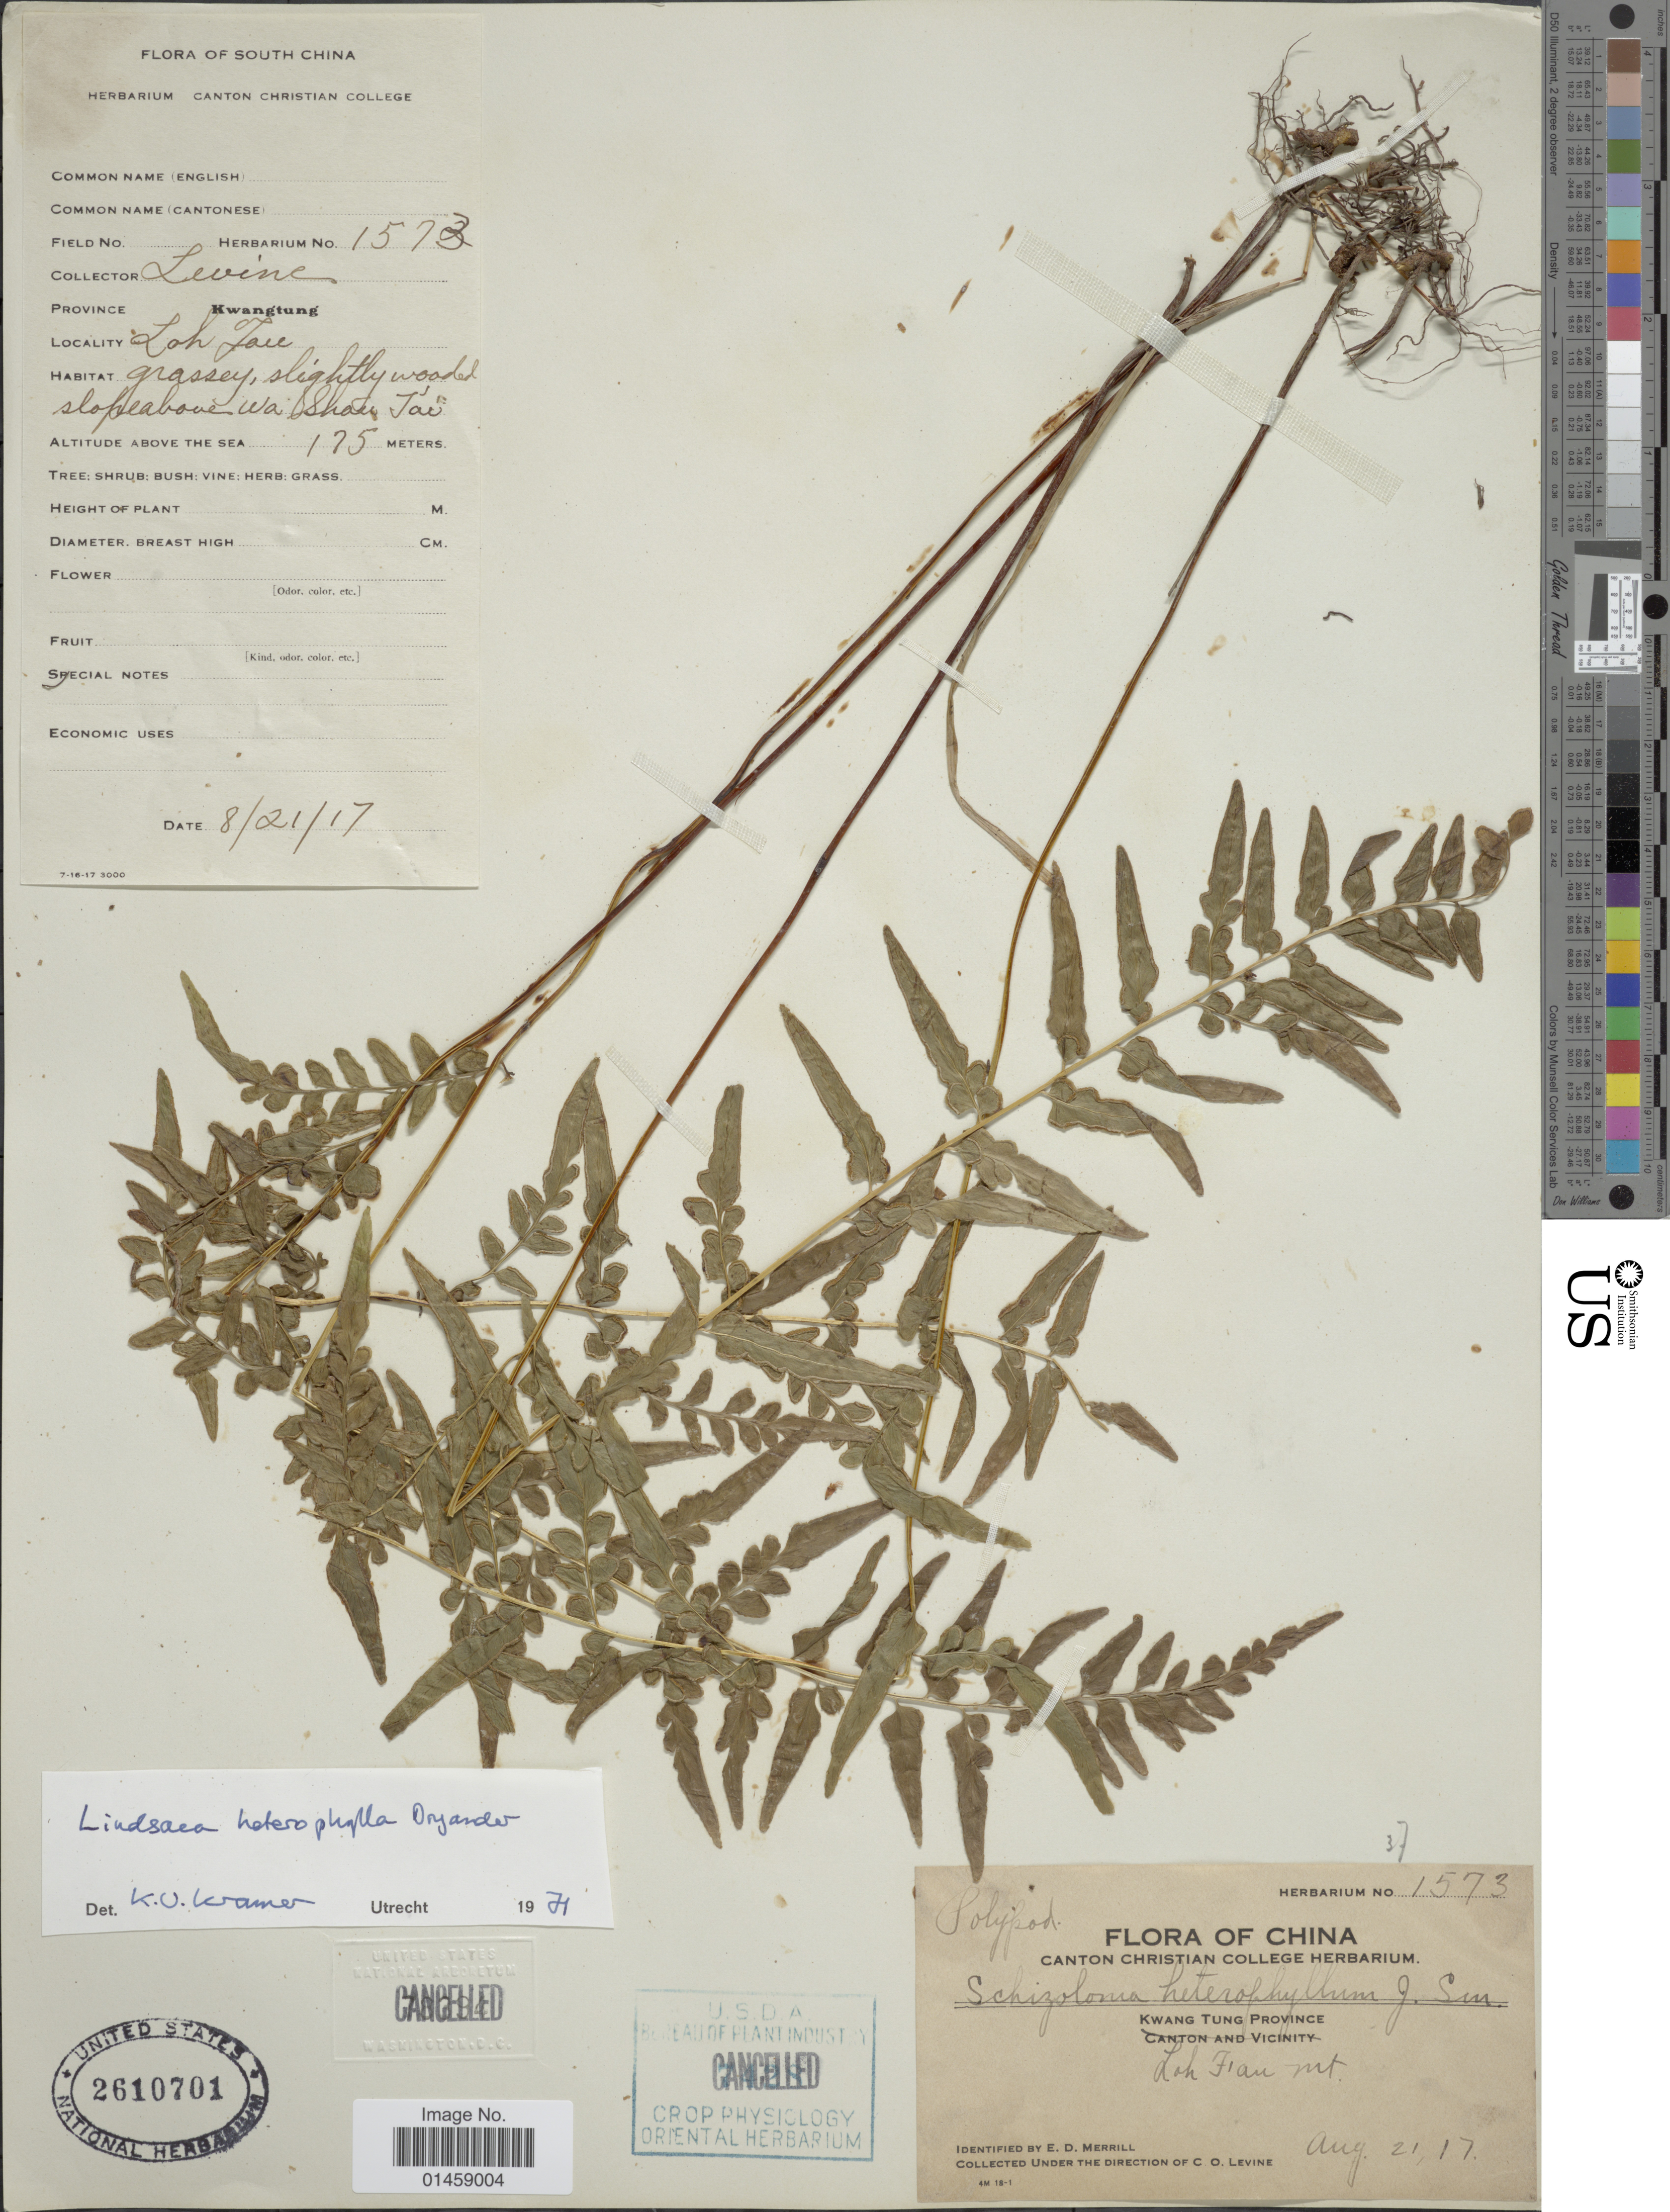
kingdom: Plantae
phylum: Tracheophyta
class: Polypodiopsida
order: Polypodiales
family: Lindsaeaceae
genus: Lindsaea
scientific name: Lindsaea heterophylla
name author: Dryand.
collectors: C. O. Levine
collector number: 1573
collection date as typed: Transcribed d/m/y: 21/8/17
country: China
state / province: Guangdong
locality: South China, Kwangtung, Loh Jaie, Loh F'au Mt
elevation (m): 175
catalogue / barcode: US 2610701